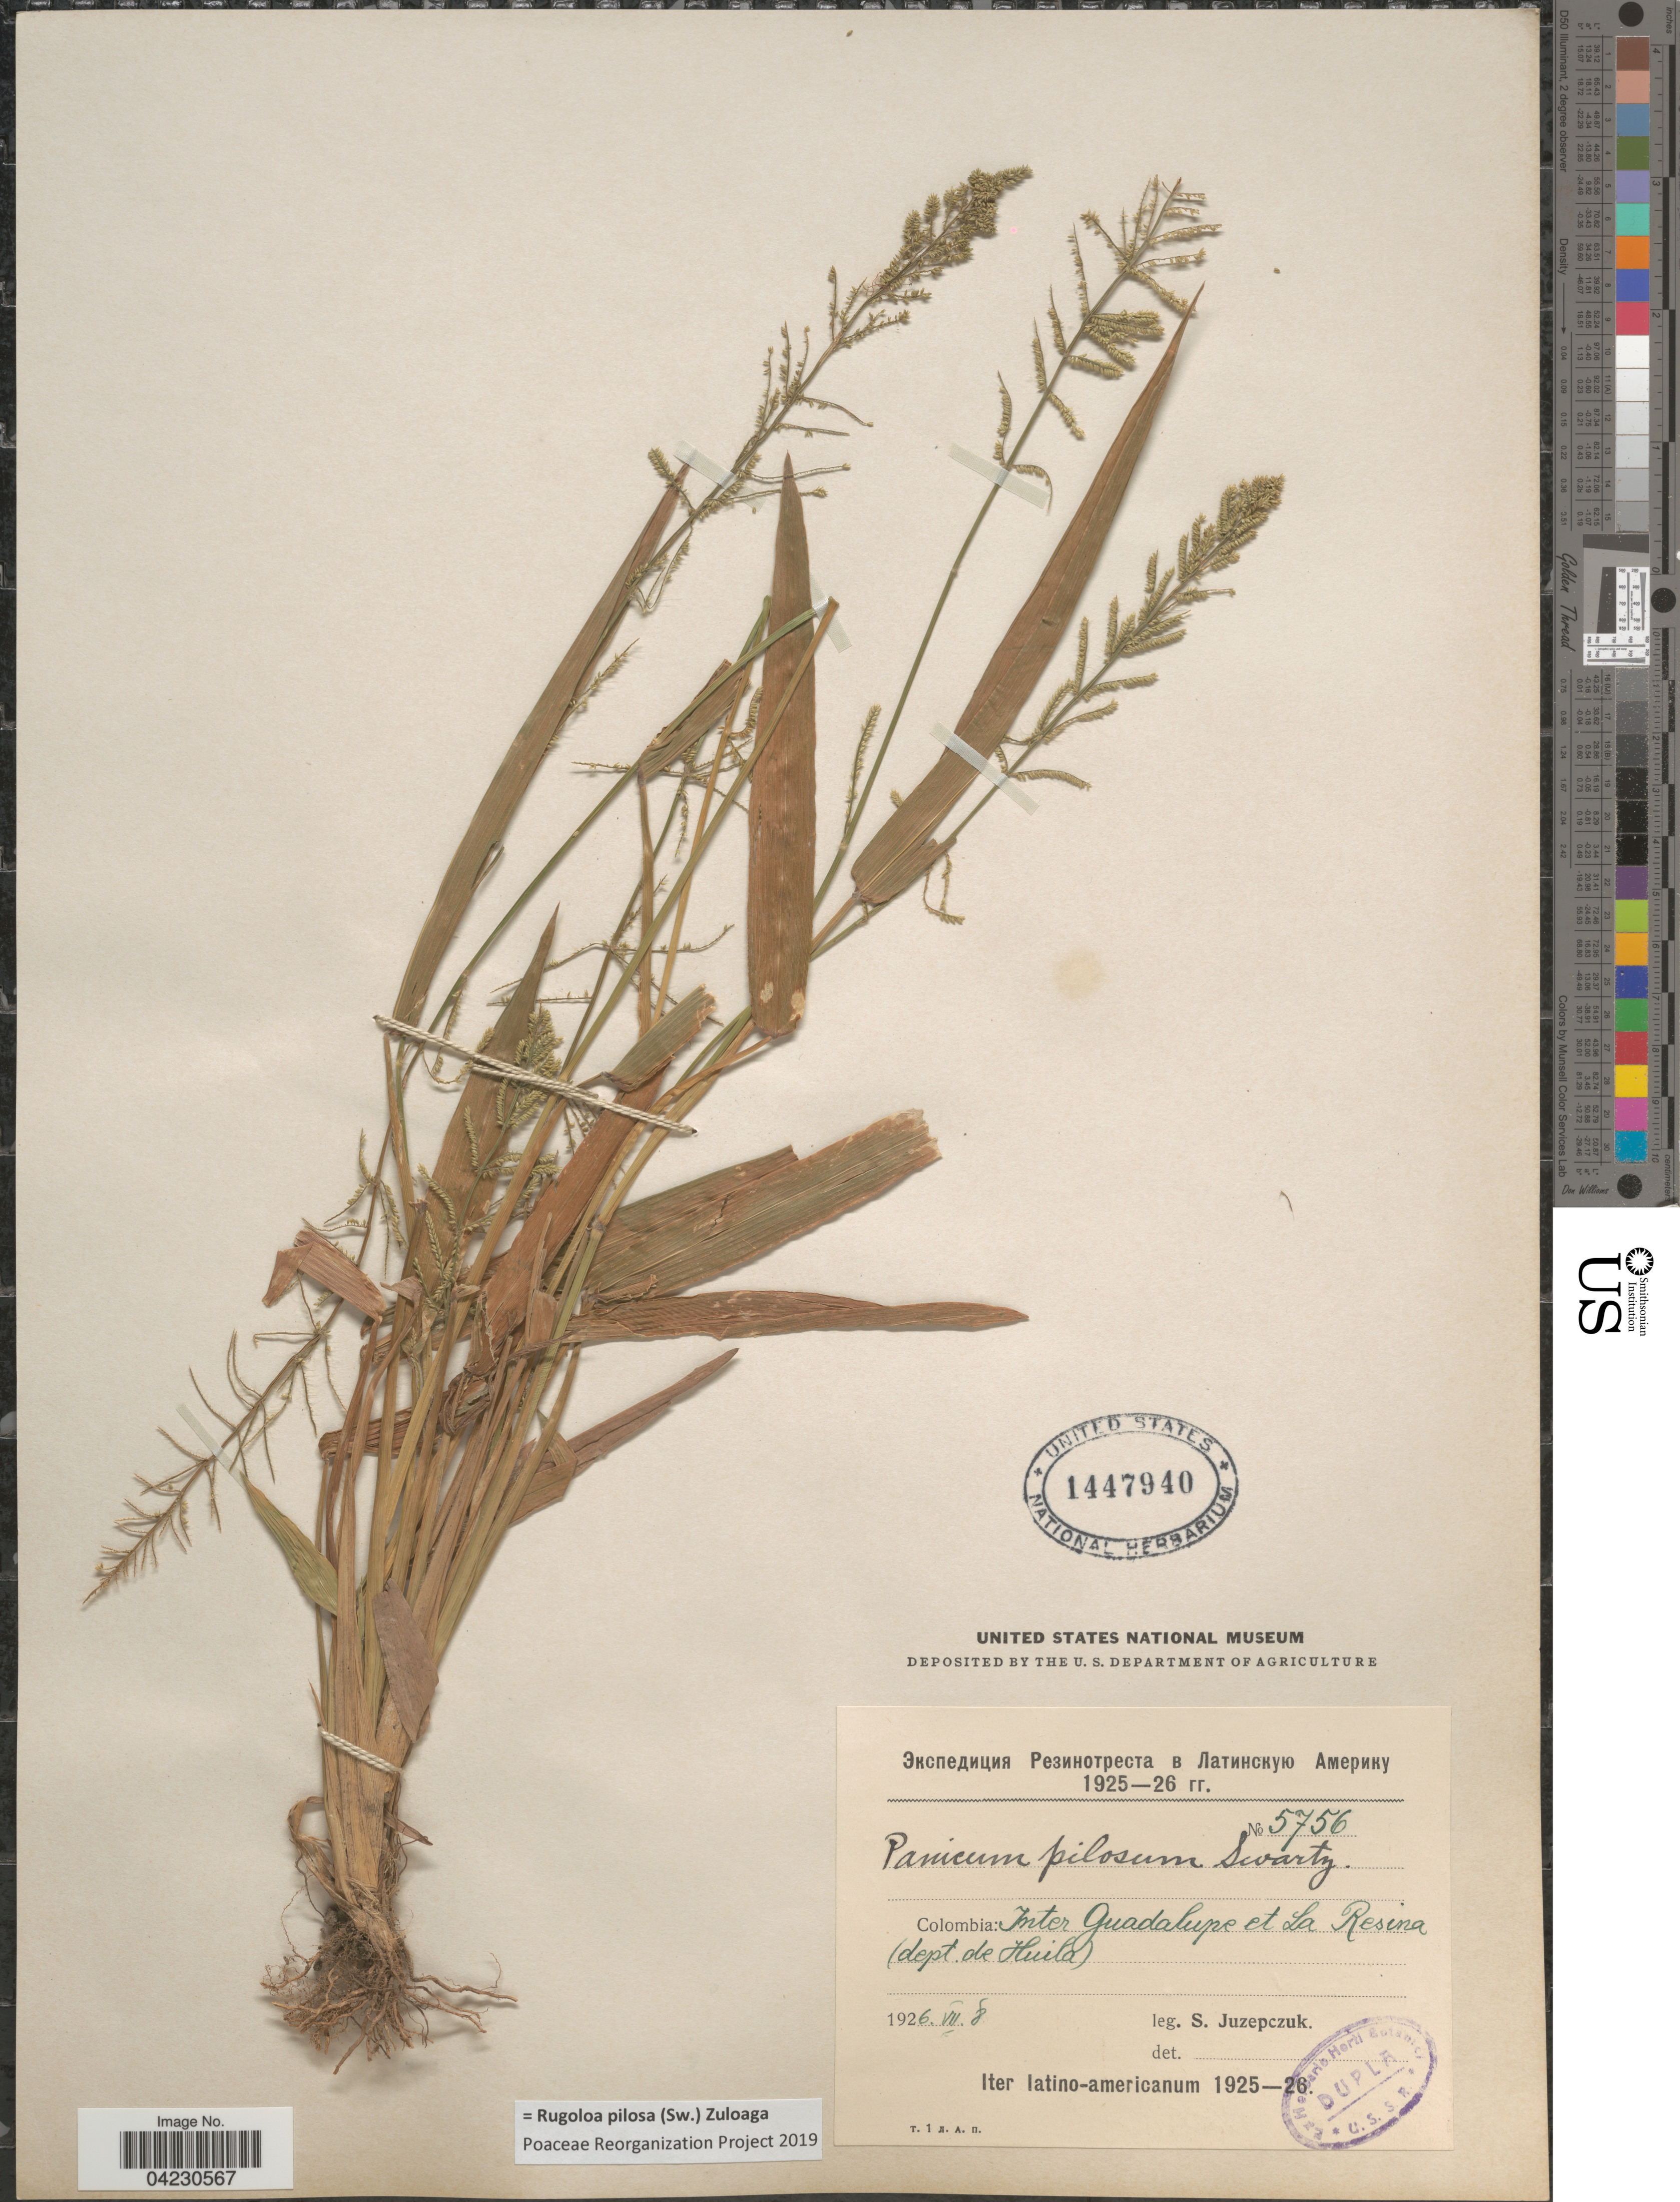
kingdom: Plantae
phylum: Tracheophyta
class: Liliopsida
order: Poales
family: Poaceae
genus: Rugoloa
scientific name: Rugoloa pilosa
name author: (Sw.) Zuloaga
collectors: S. V. Juzepczuk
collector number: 5756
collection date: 1926-07-08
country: Colombia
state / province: Huila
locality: Inter Guadalupe et La Resina (dept. de Huila). Iter latino-americanum 1925-26.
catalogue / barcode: US 1447940